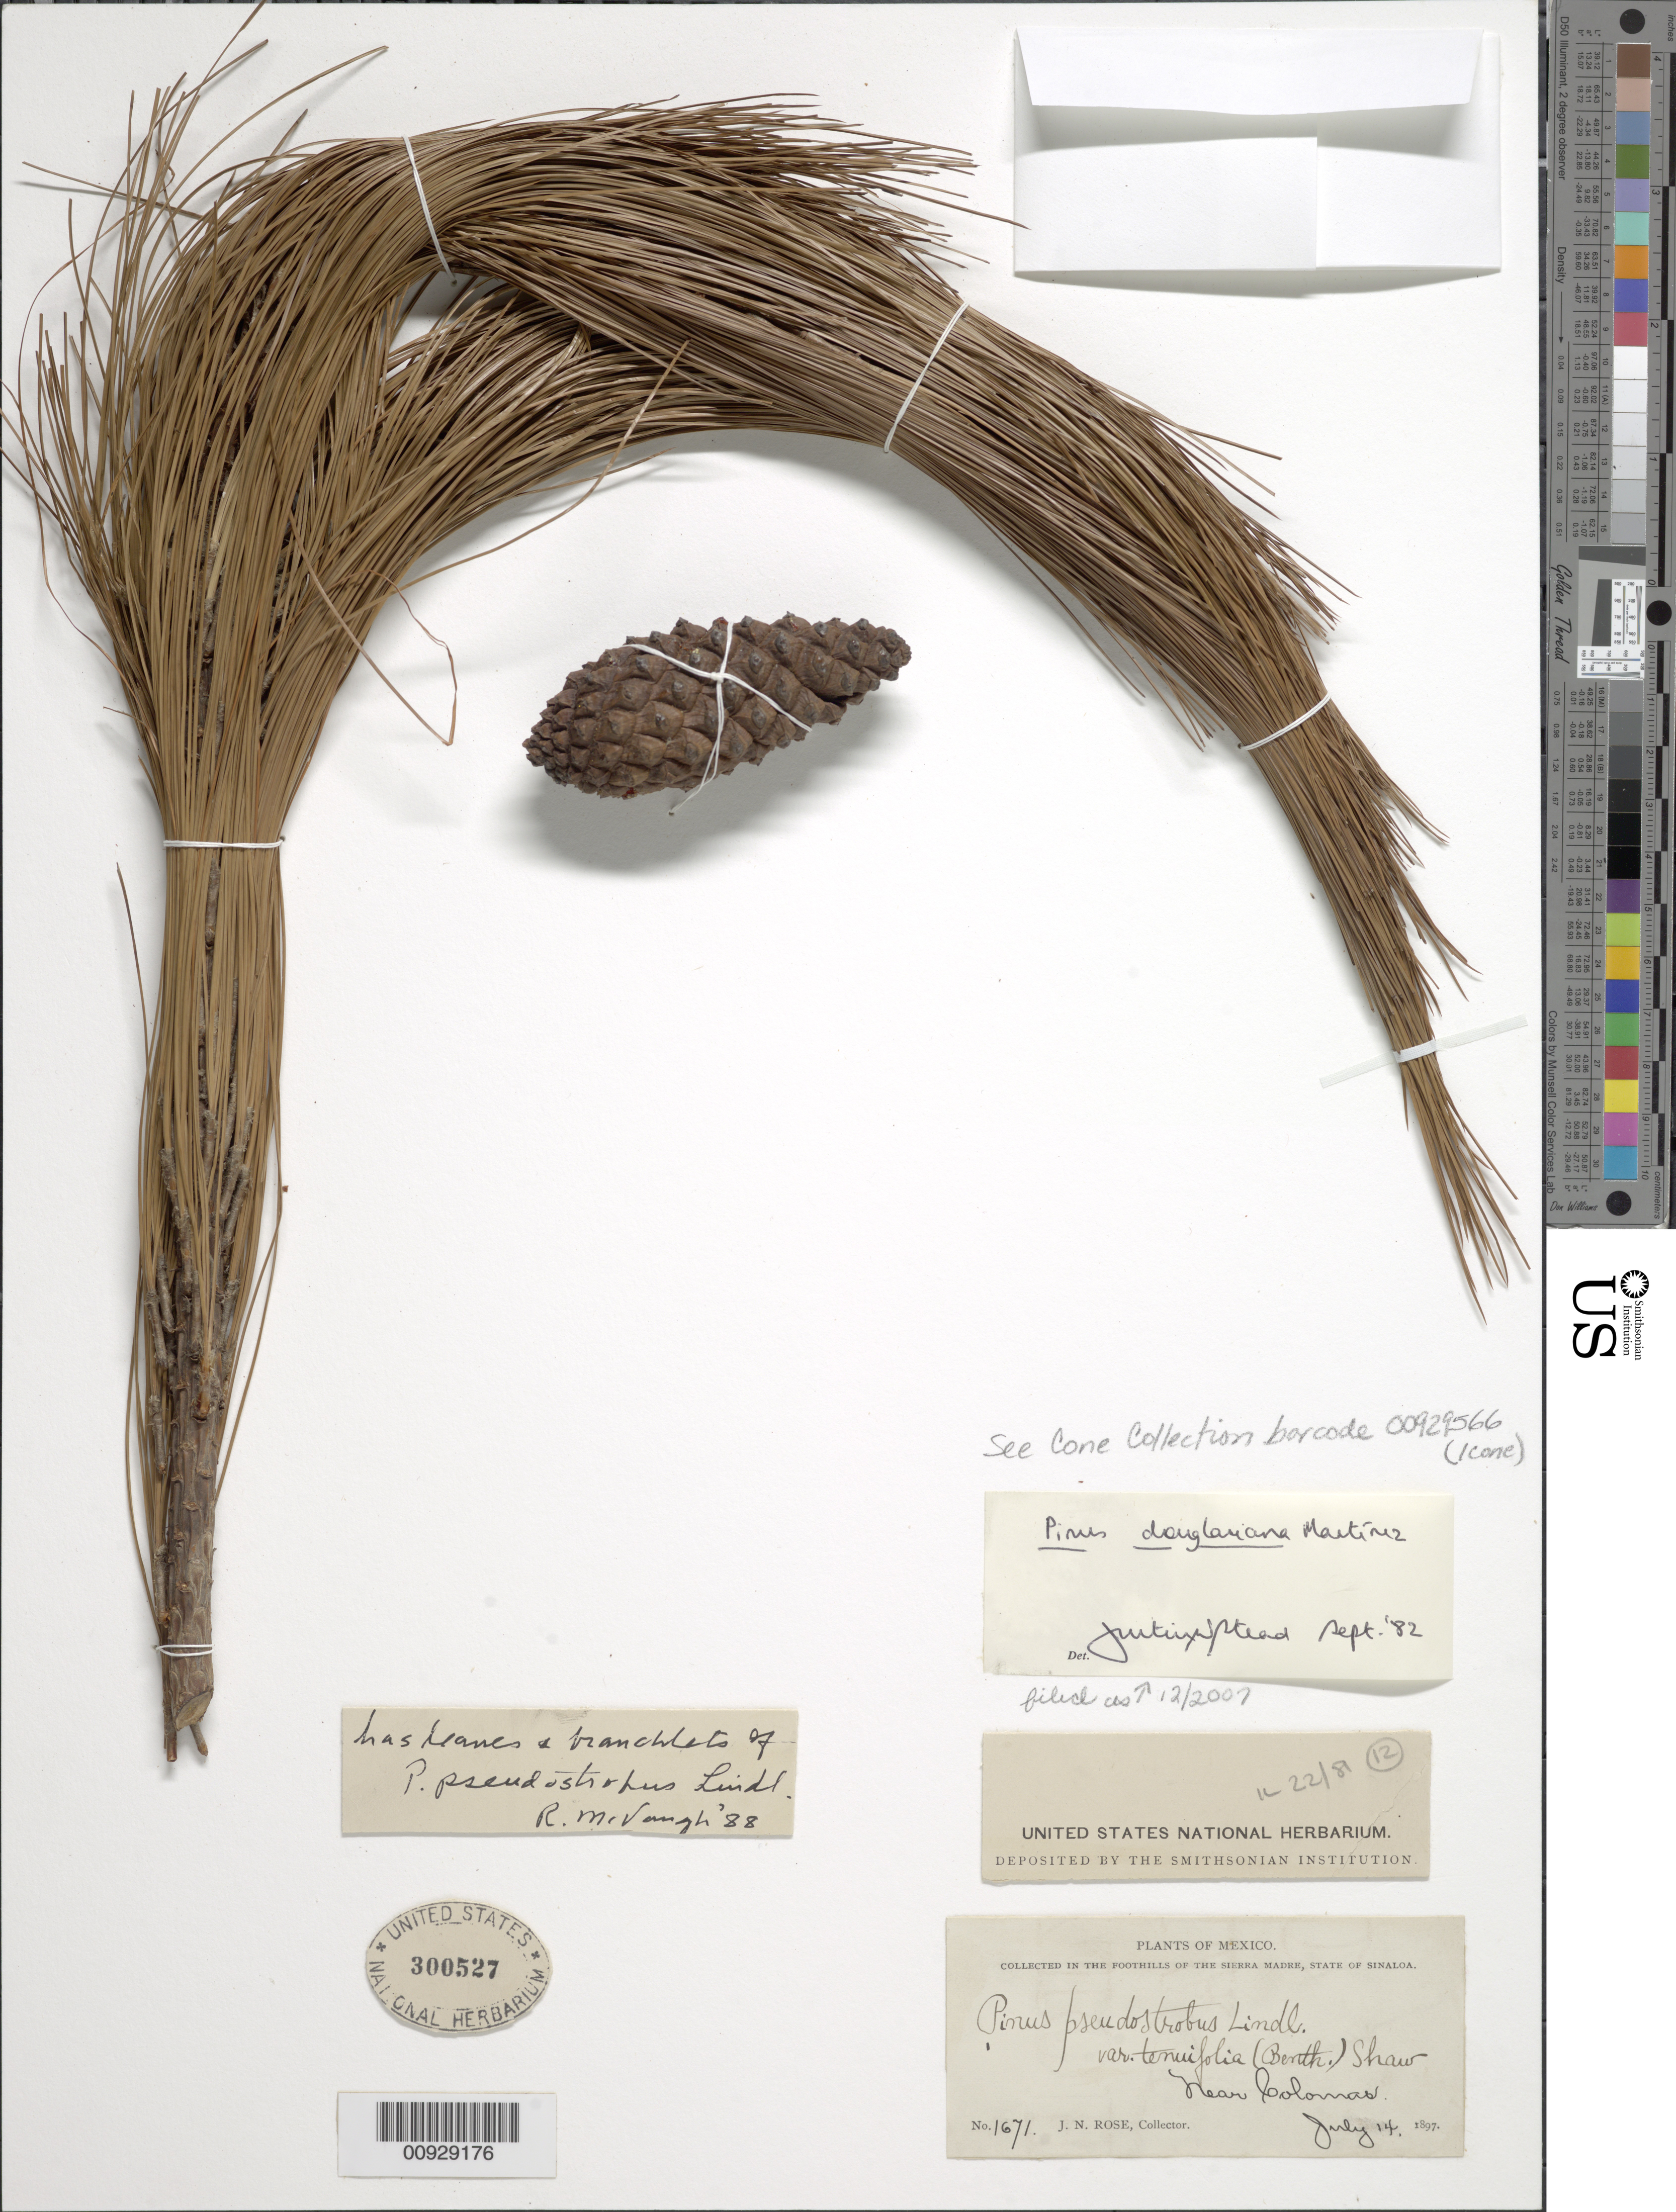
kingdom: Plantae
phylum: Tracheophyta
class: Pinopsida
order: Pinales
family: Pinaceae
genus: Pinus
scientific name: Pinus douglasiana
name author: Martínez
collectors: J. N. Rose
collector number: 1671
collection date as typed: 14 Jul 1897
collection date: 1897-07-14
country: Mexico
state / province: Sinaloa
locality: Near Colomas in the Foothills of the Sierra Madre.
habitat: In the Foothills of the Sierra.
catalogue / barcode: US 300527